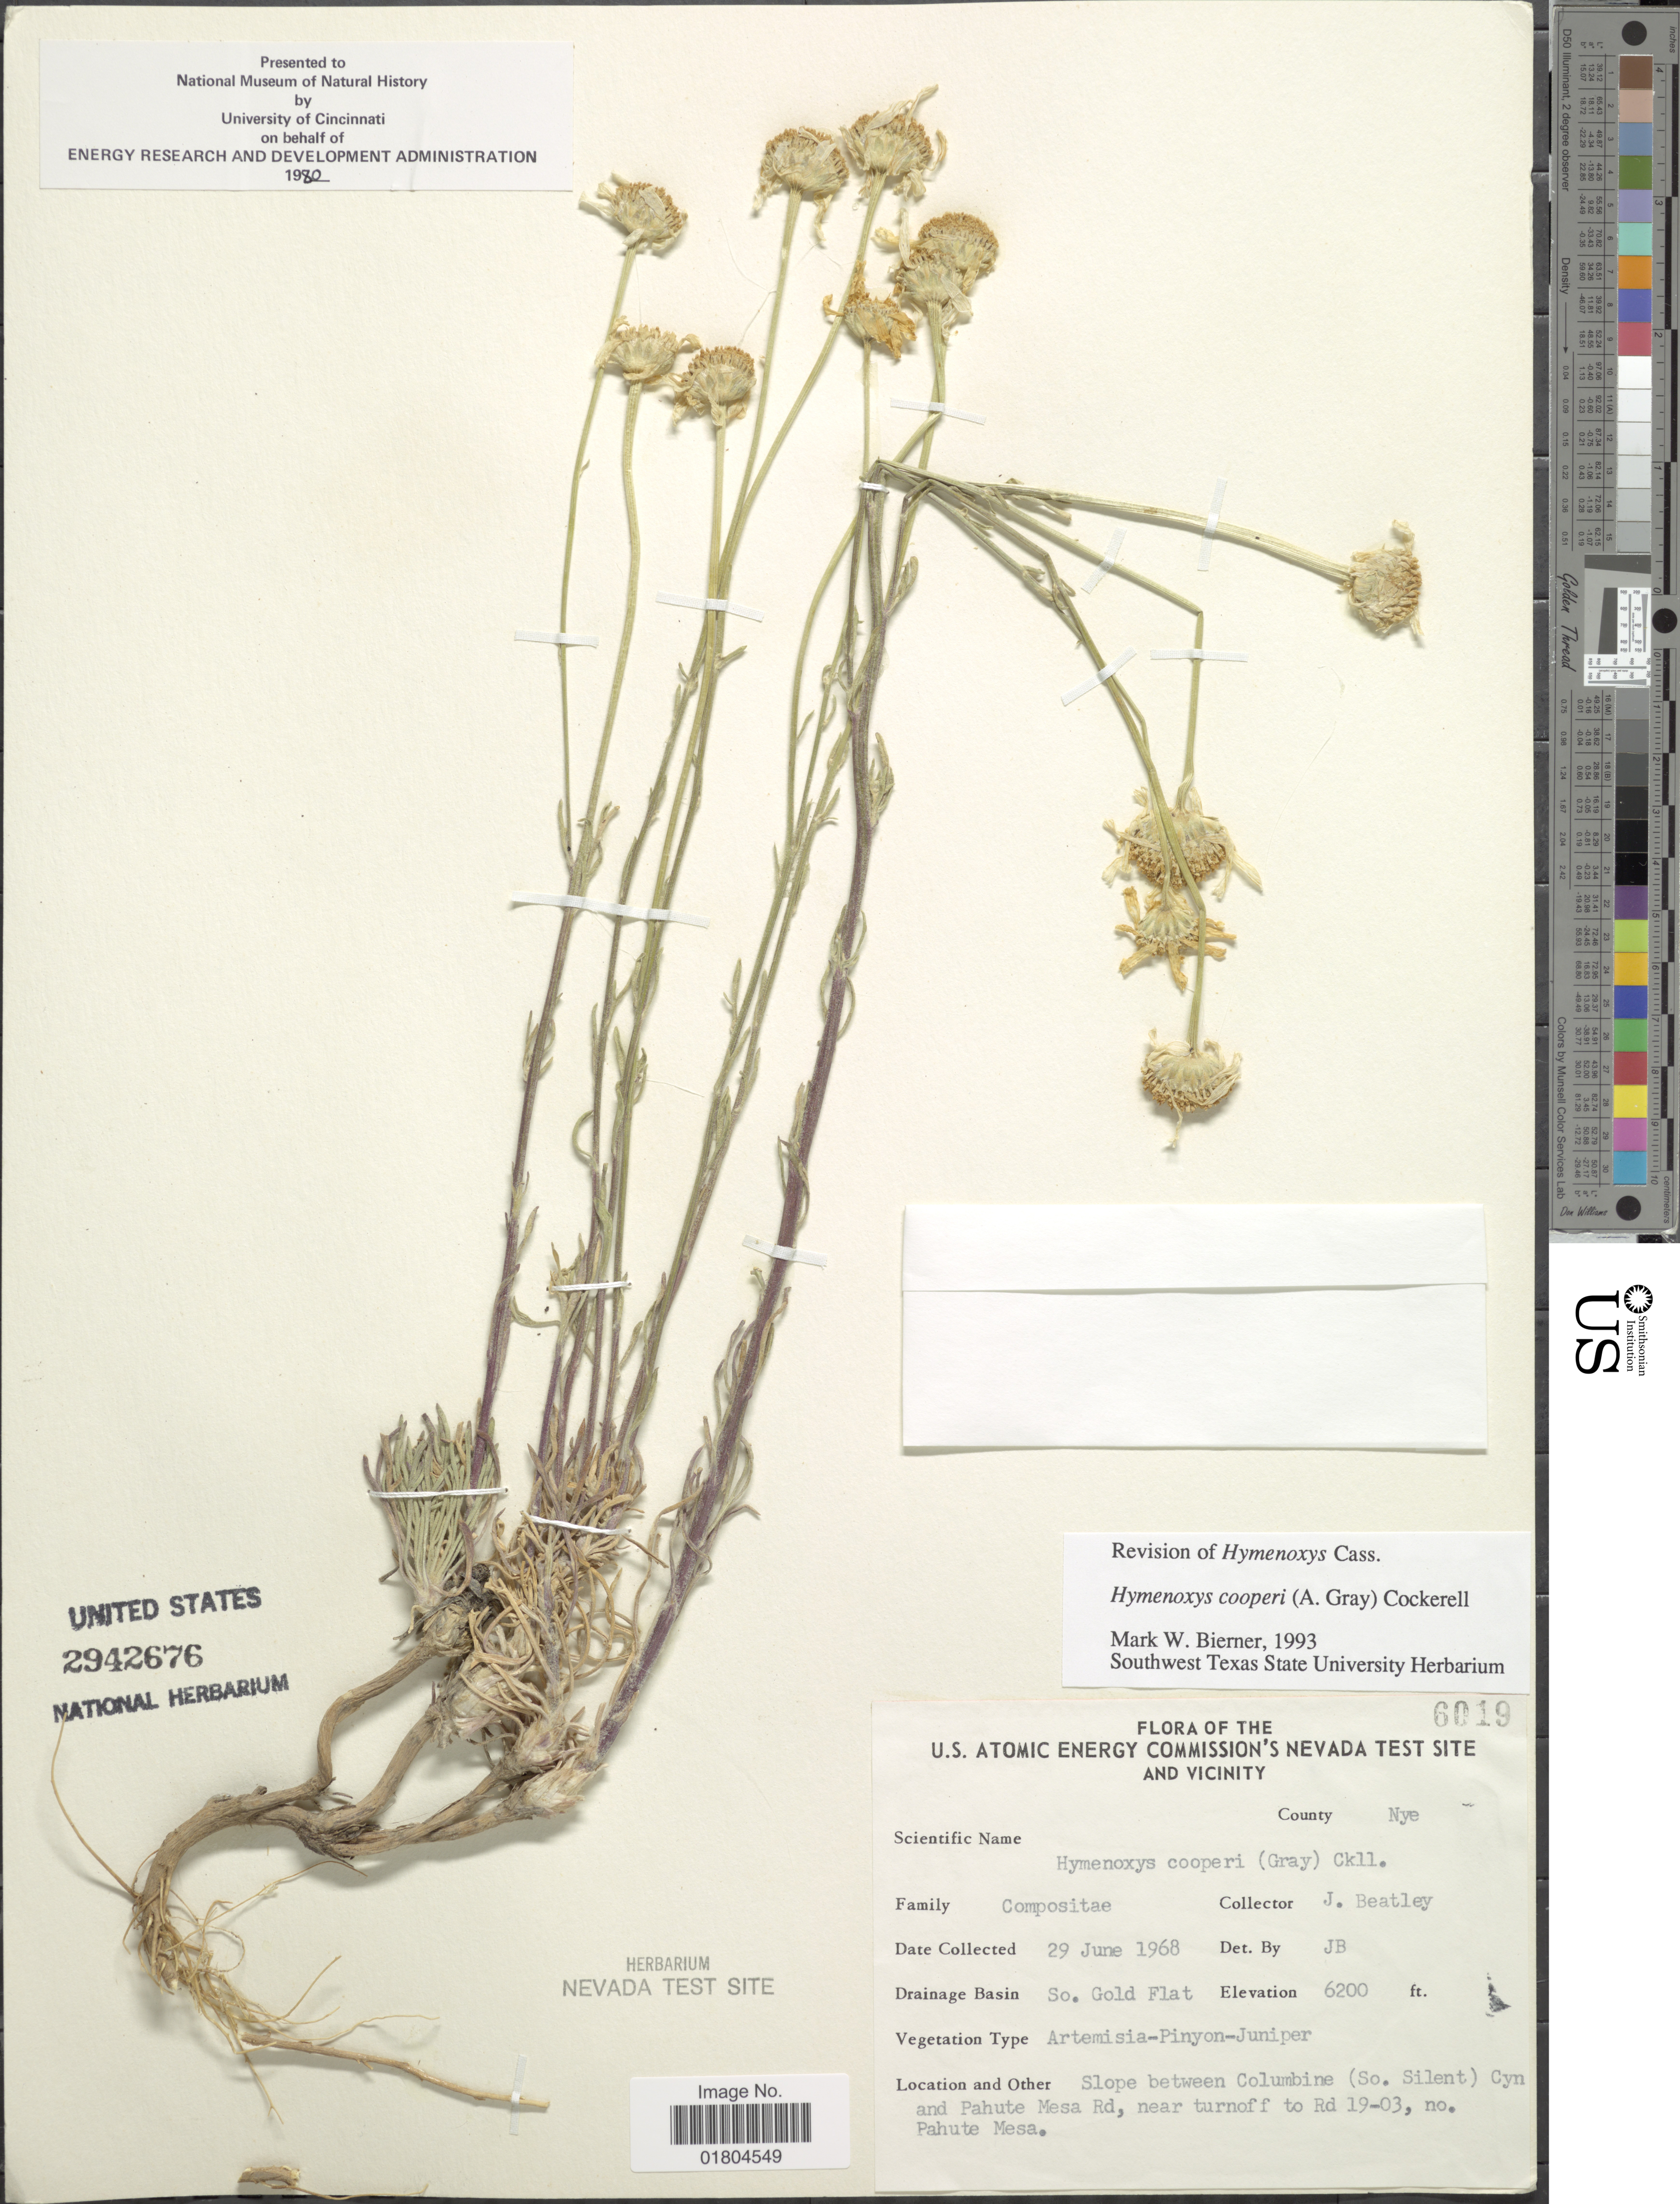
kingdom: Plantae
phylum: Tracheophyta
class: Magnoliopsida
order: Asterales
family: Asteraceae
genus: Hymenoxys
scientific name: Hymenoxys cooperi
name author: (A. Gray) Cockerell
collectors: J. C. Beatley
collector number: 6019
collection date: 1968-06-29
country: United States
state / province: Nevada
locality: U. S. Atomic Energy Commission's Nevada Test Site and vicinity. County Nye. Drainage Basin So. Gold Flat. Slope between Columbine (So. Silent) Cyn and Pahute Mesa Rd, near turnoff to Rd 19-03, no. Pahute Mesa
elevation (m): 1890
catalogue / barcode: US 2942676